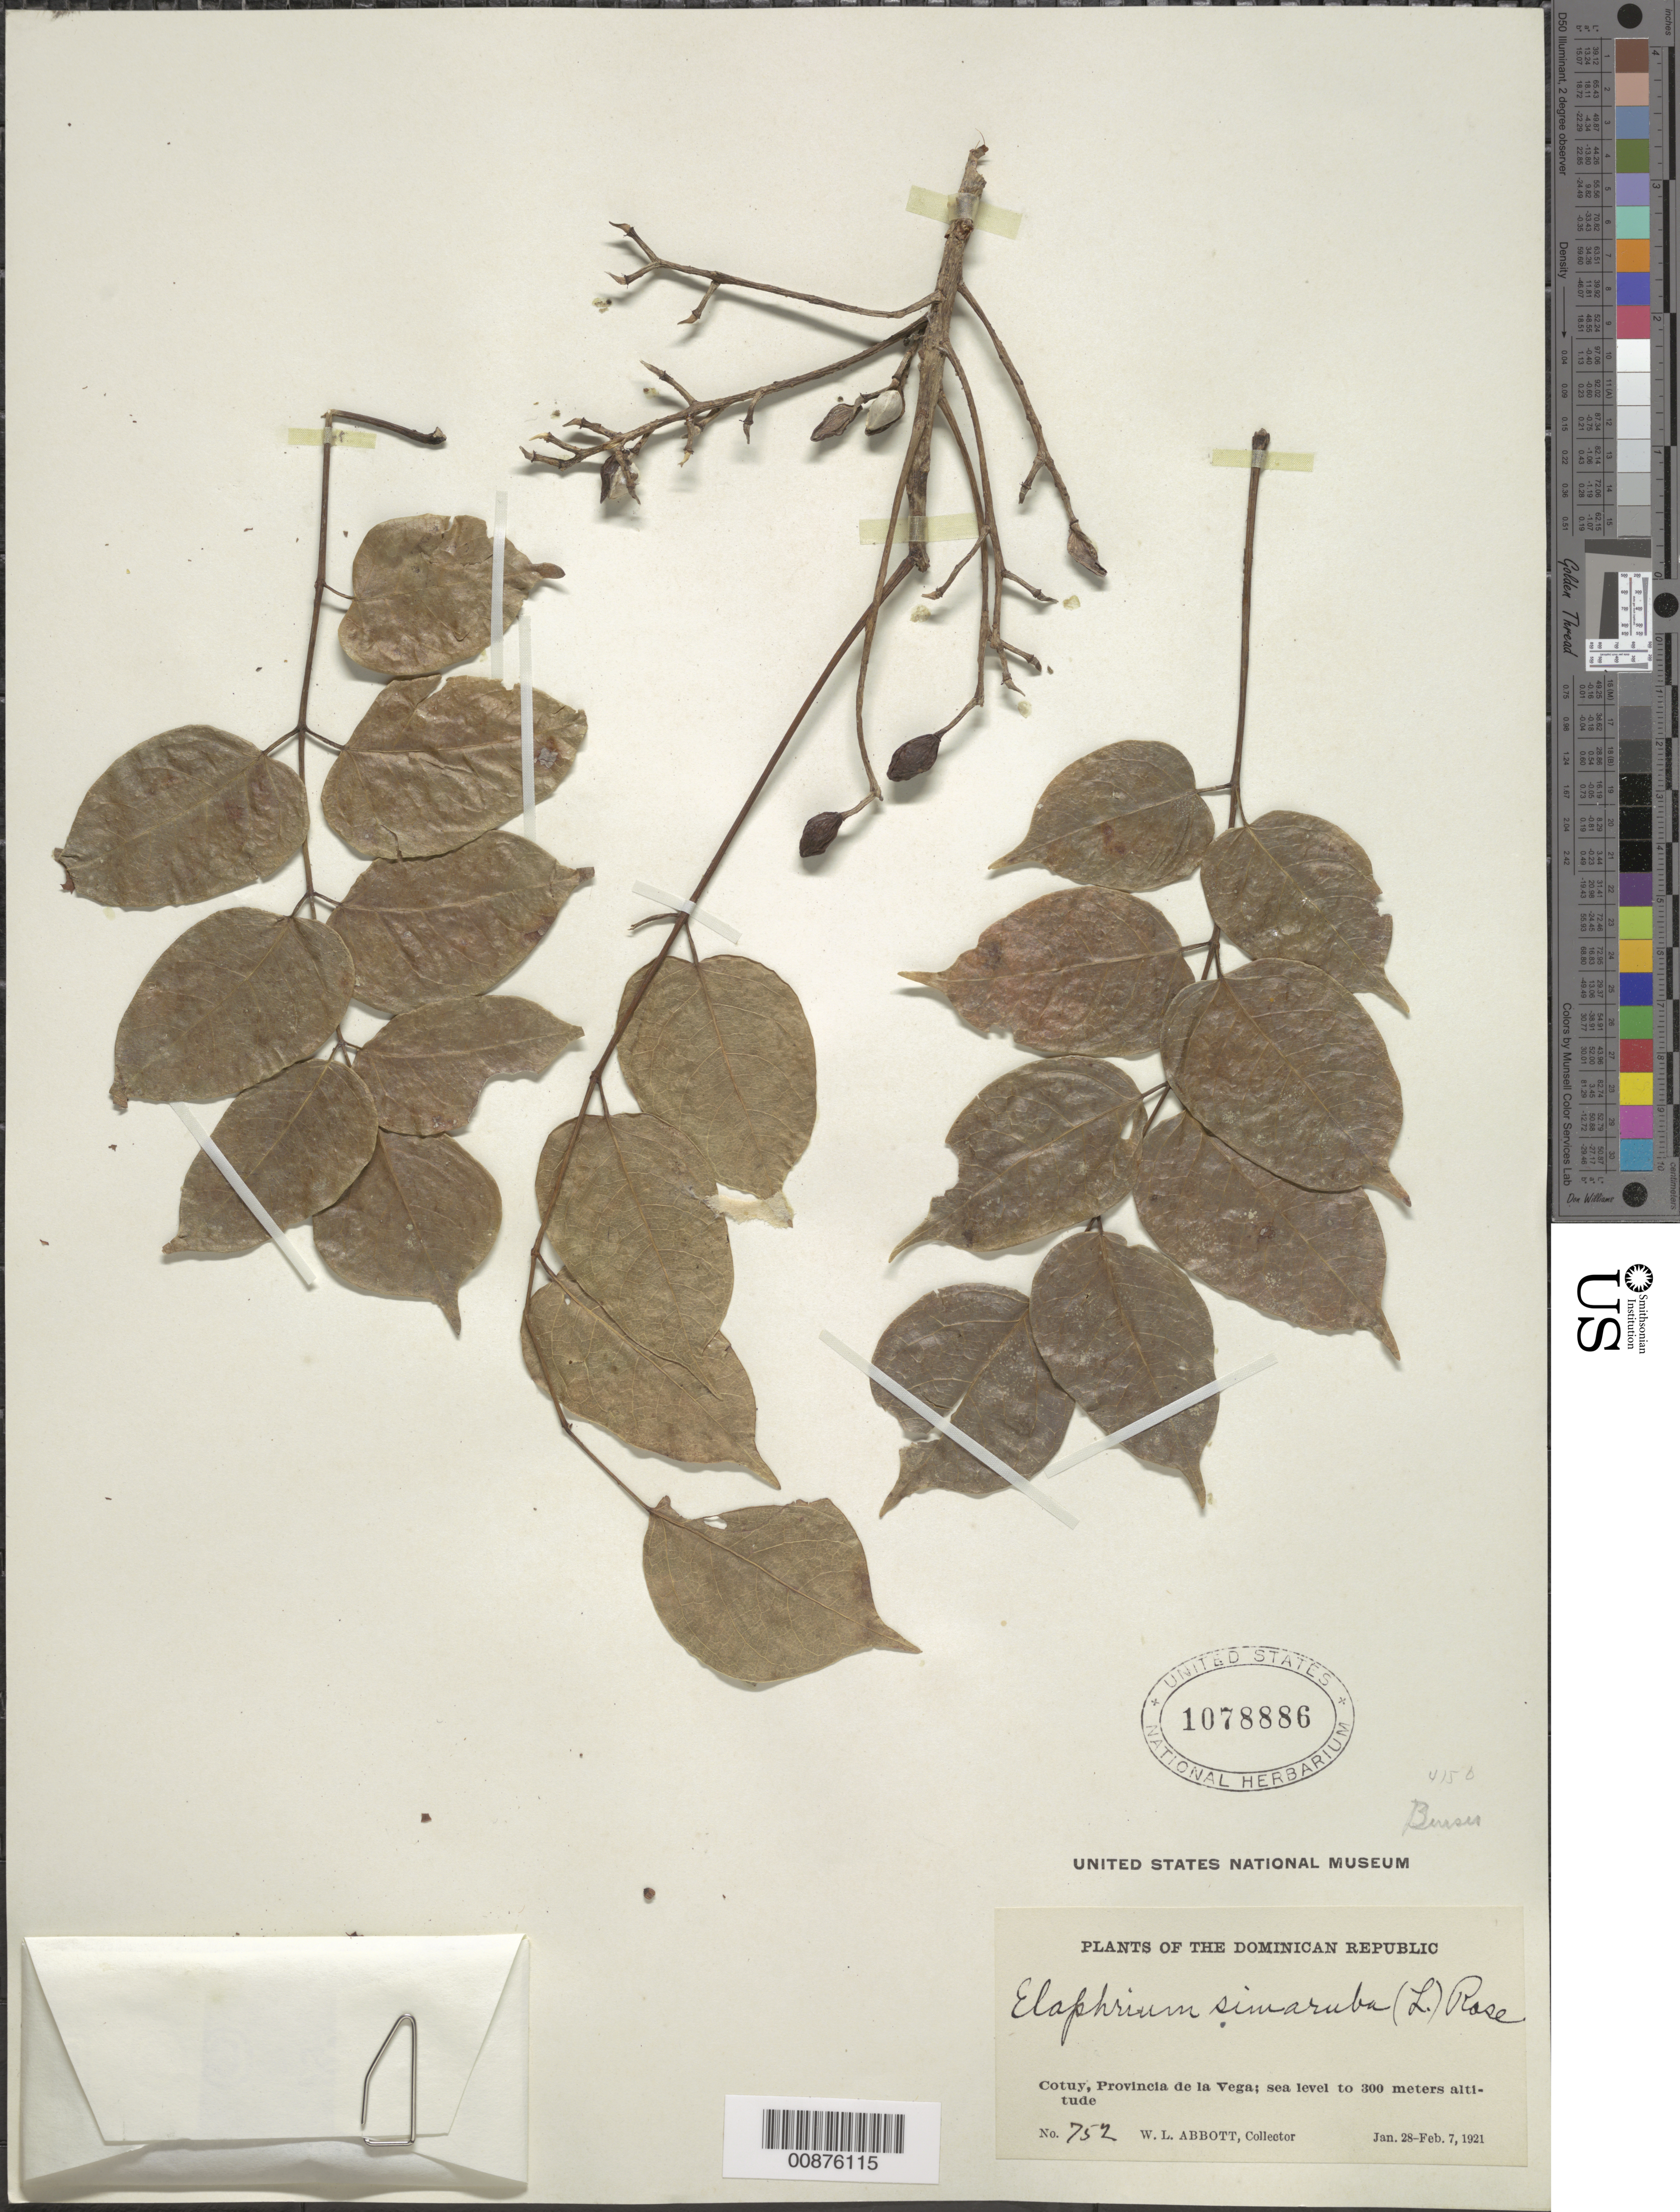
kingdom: Plantae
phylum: Tracheophyta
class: Magnoliopsida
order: Sapindales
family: Burseraceae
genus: Bursera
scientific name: Bursera simaruba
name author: (L.) Sarg.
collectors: W. L. Abbott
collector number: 752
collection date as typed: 28 Jan 1921 to 07 Feb 1921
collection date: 1921-01-28/1921-02-07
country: Dominican Republic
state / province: La Vega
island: Hispaniola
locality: Cotuy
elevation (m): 0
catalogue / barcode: US 1078886